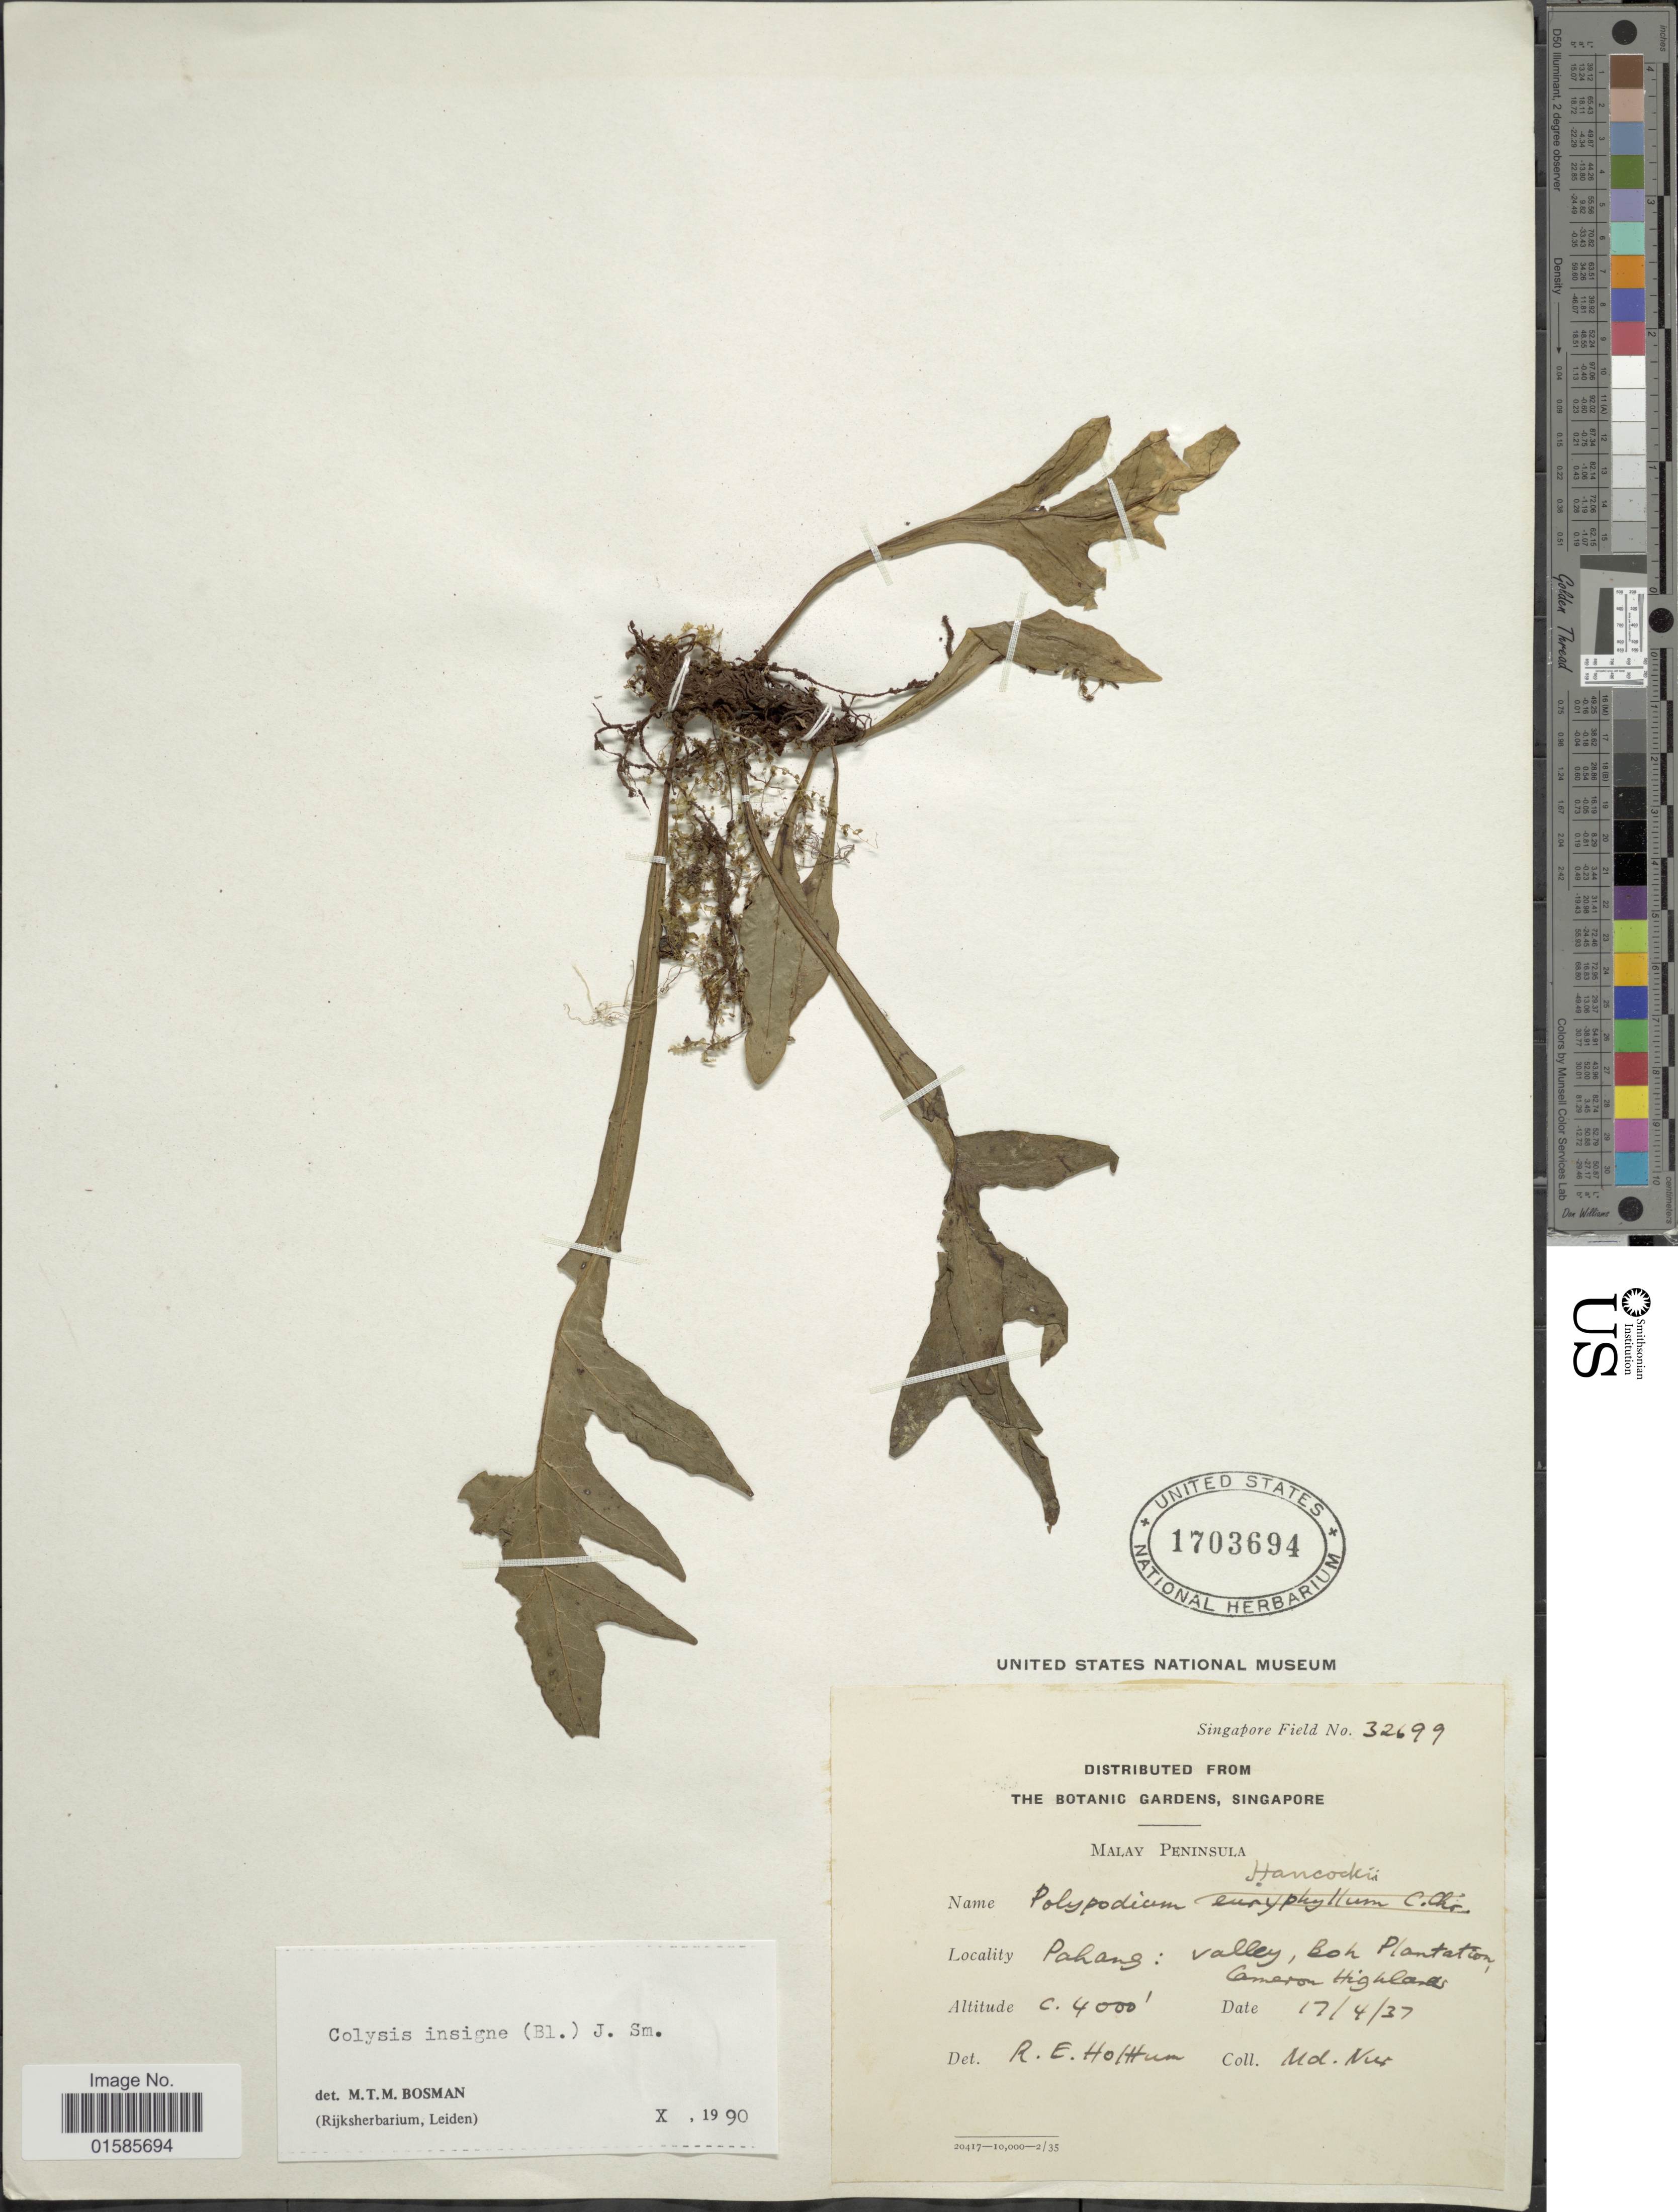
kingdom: Plantae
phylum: Tracheophyta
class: Polypodiopsida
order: Polypodiales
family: Polypodiaceae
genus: Microsorum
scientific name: Microsorum insigne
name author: (Blume) Copel.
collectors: M. Nur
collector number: Singapore Field 32699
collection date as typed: Transcribed d/m/y: 17/4/37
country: Malaysia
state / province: Pahang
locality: Malay Penisula: valley, Boh Plantation, Cameron Highlands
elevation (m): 1219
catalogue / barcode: US 1703694